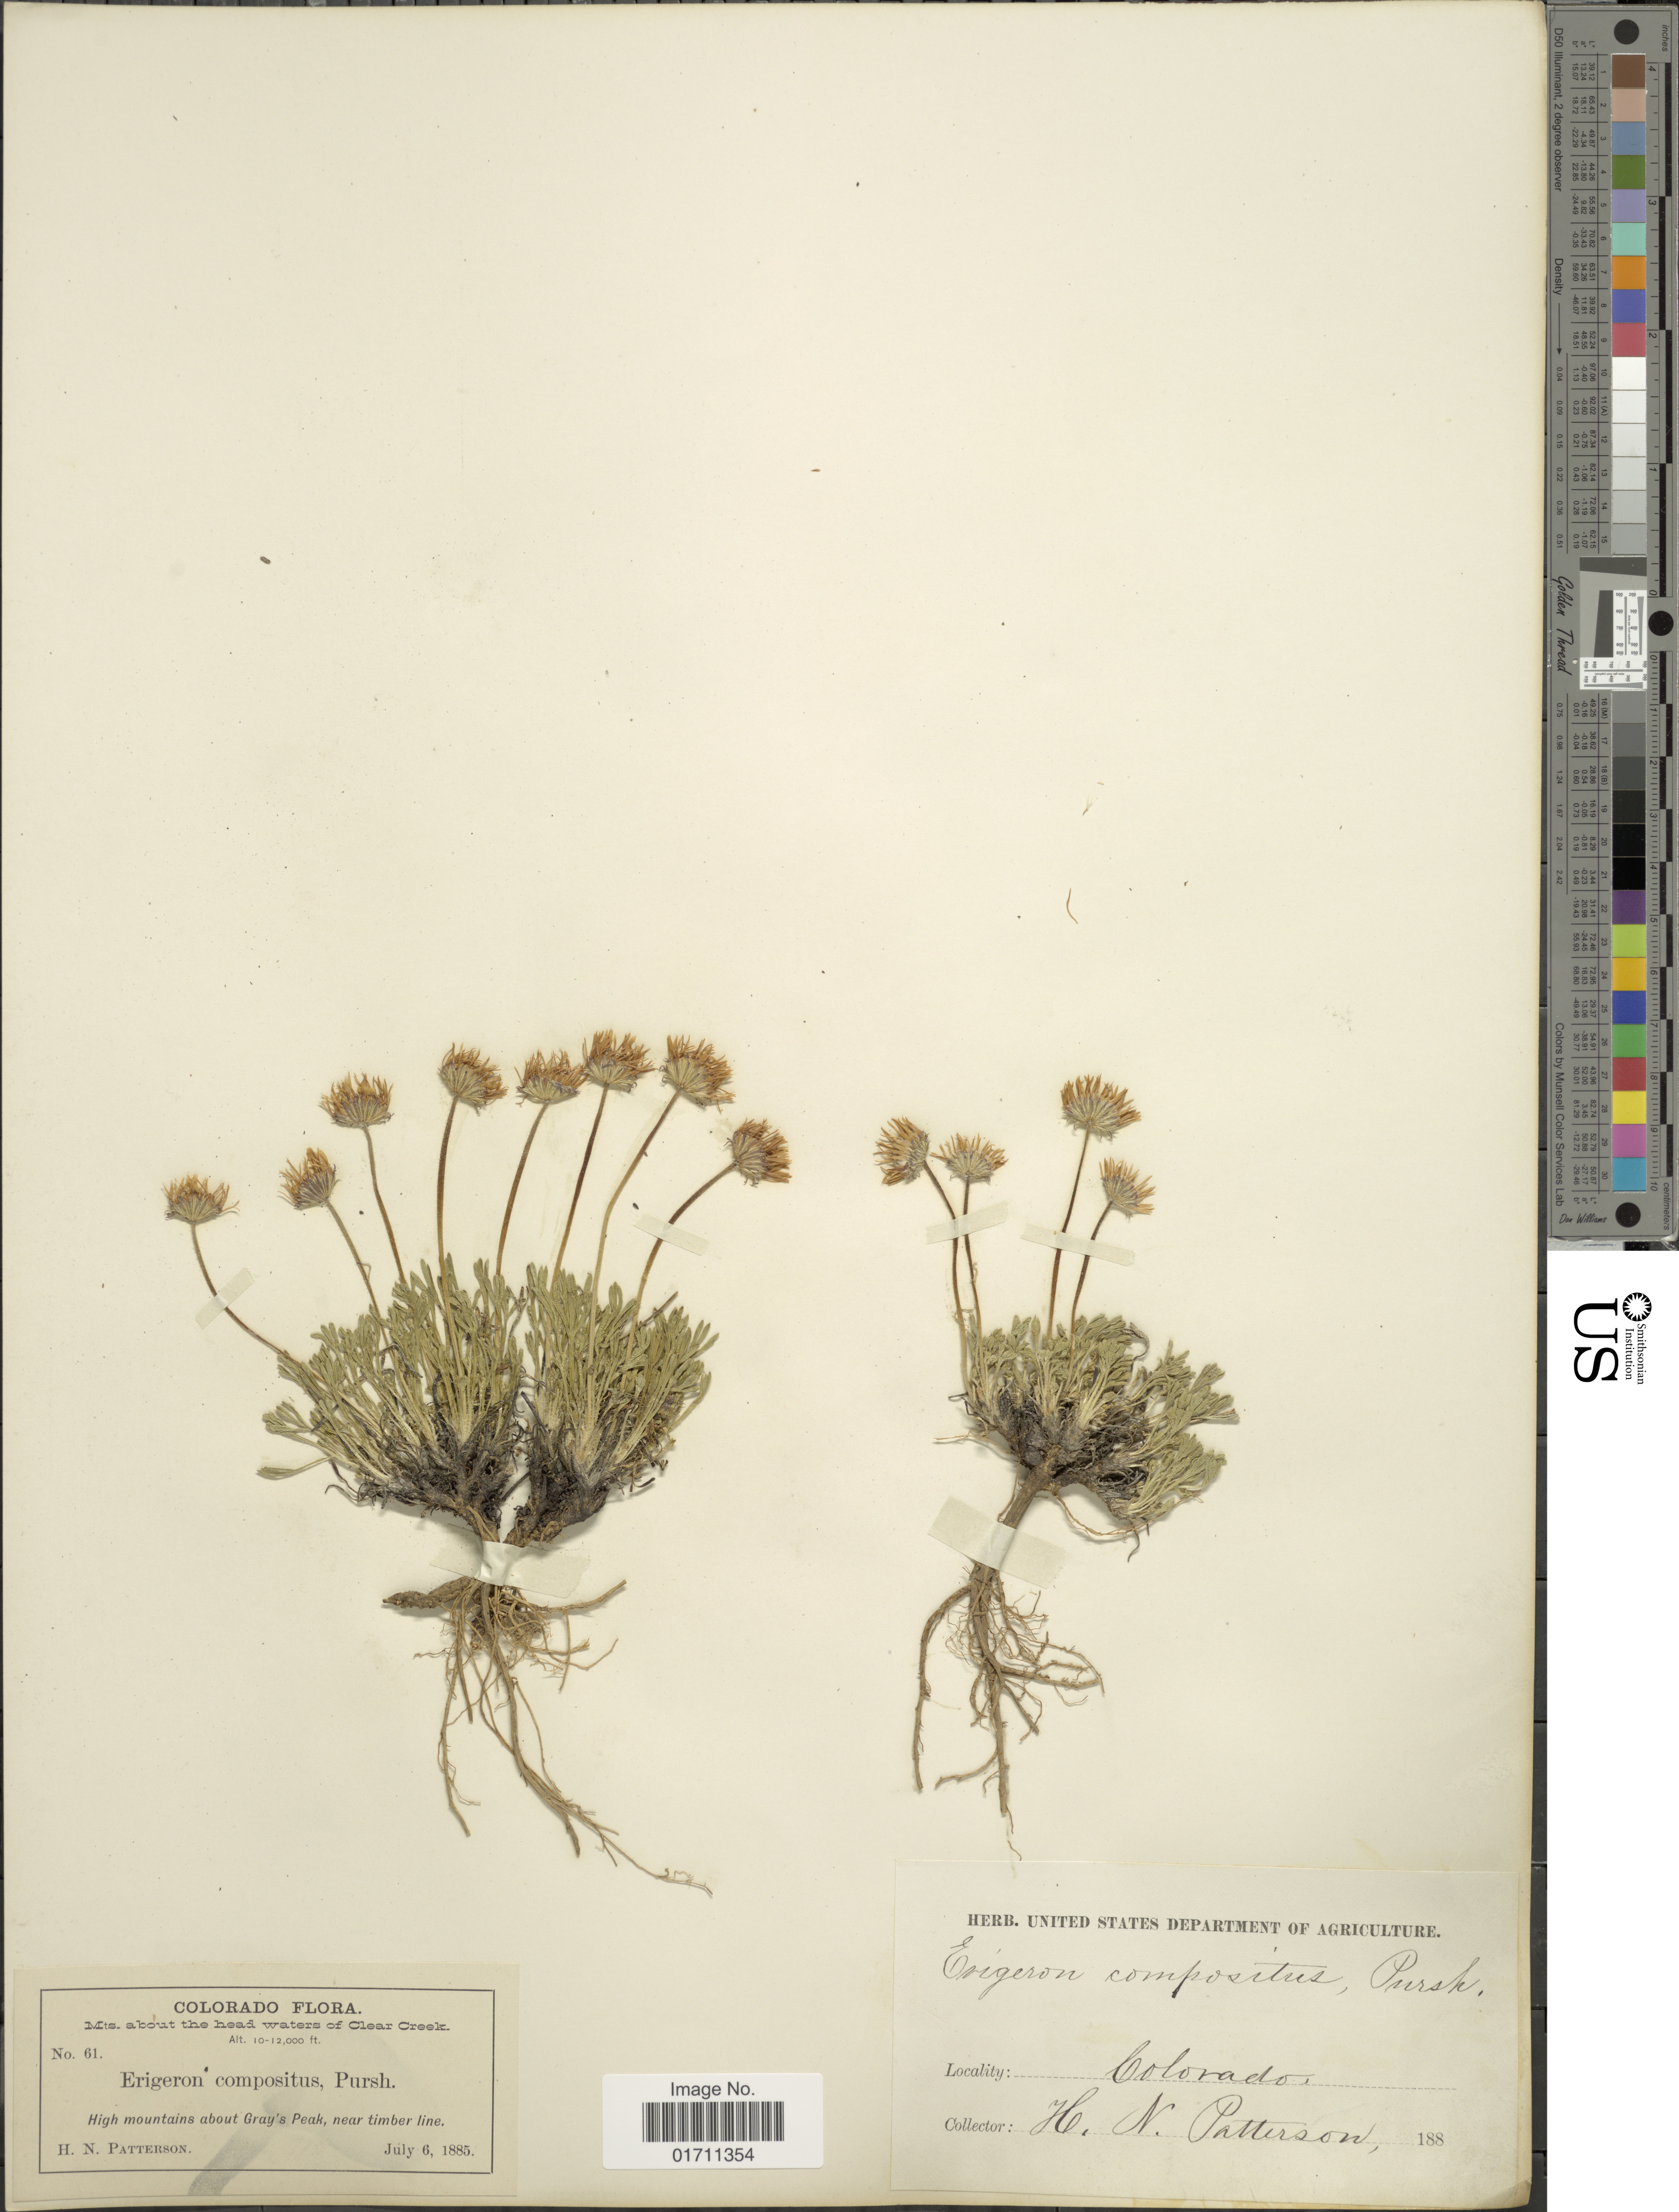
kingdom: Plantae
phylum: Tracheophyta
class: Magnoliopsida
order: Asterales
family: Asteraceae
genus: Erigeron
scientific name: Erigeron compositus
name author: Pursh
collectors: H. N. Patterson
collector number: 61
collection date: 1885-07-06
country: United States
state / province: Colorado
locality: Mts. about the head waters of Clear Creek, high mountains about Gray's Peak, near timber line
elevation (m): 3048